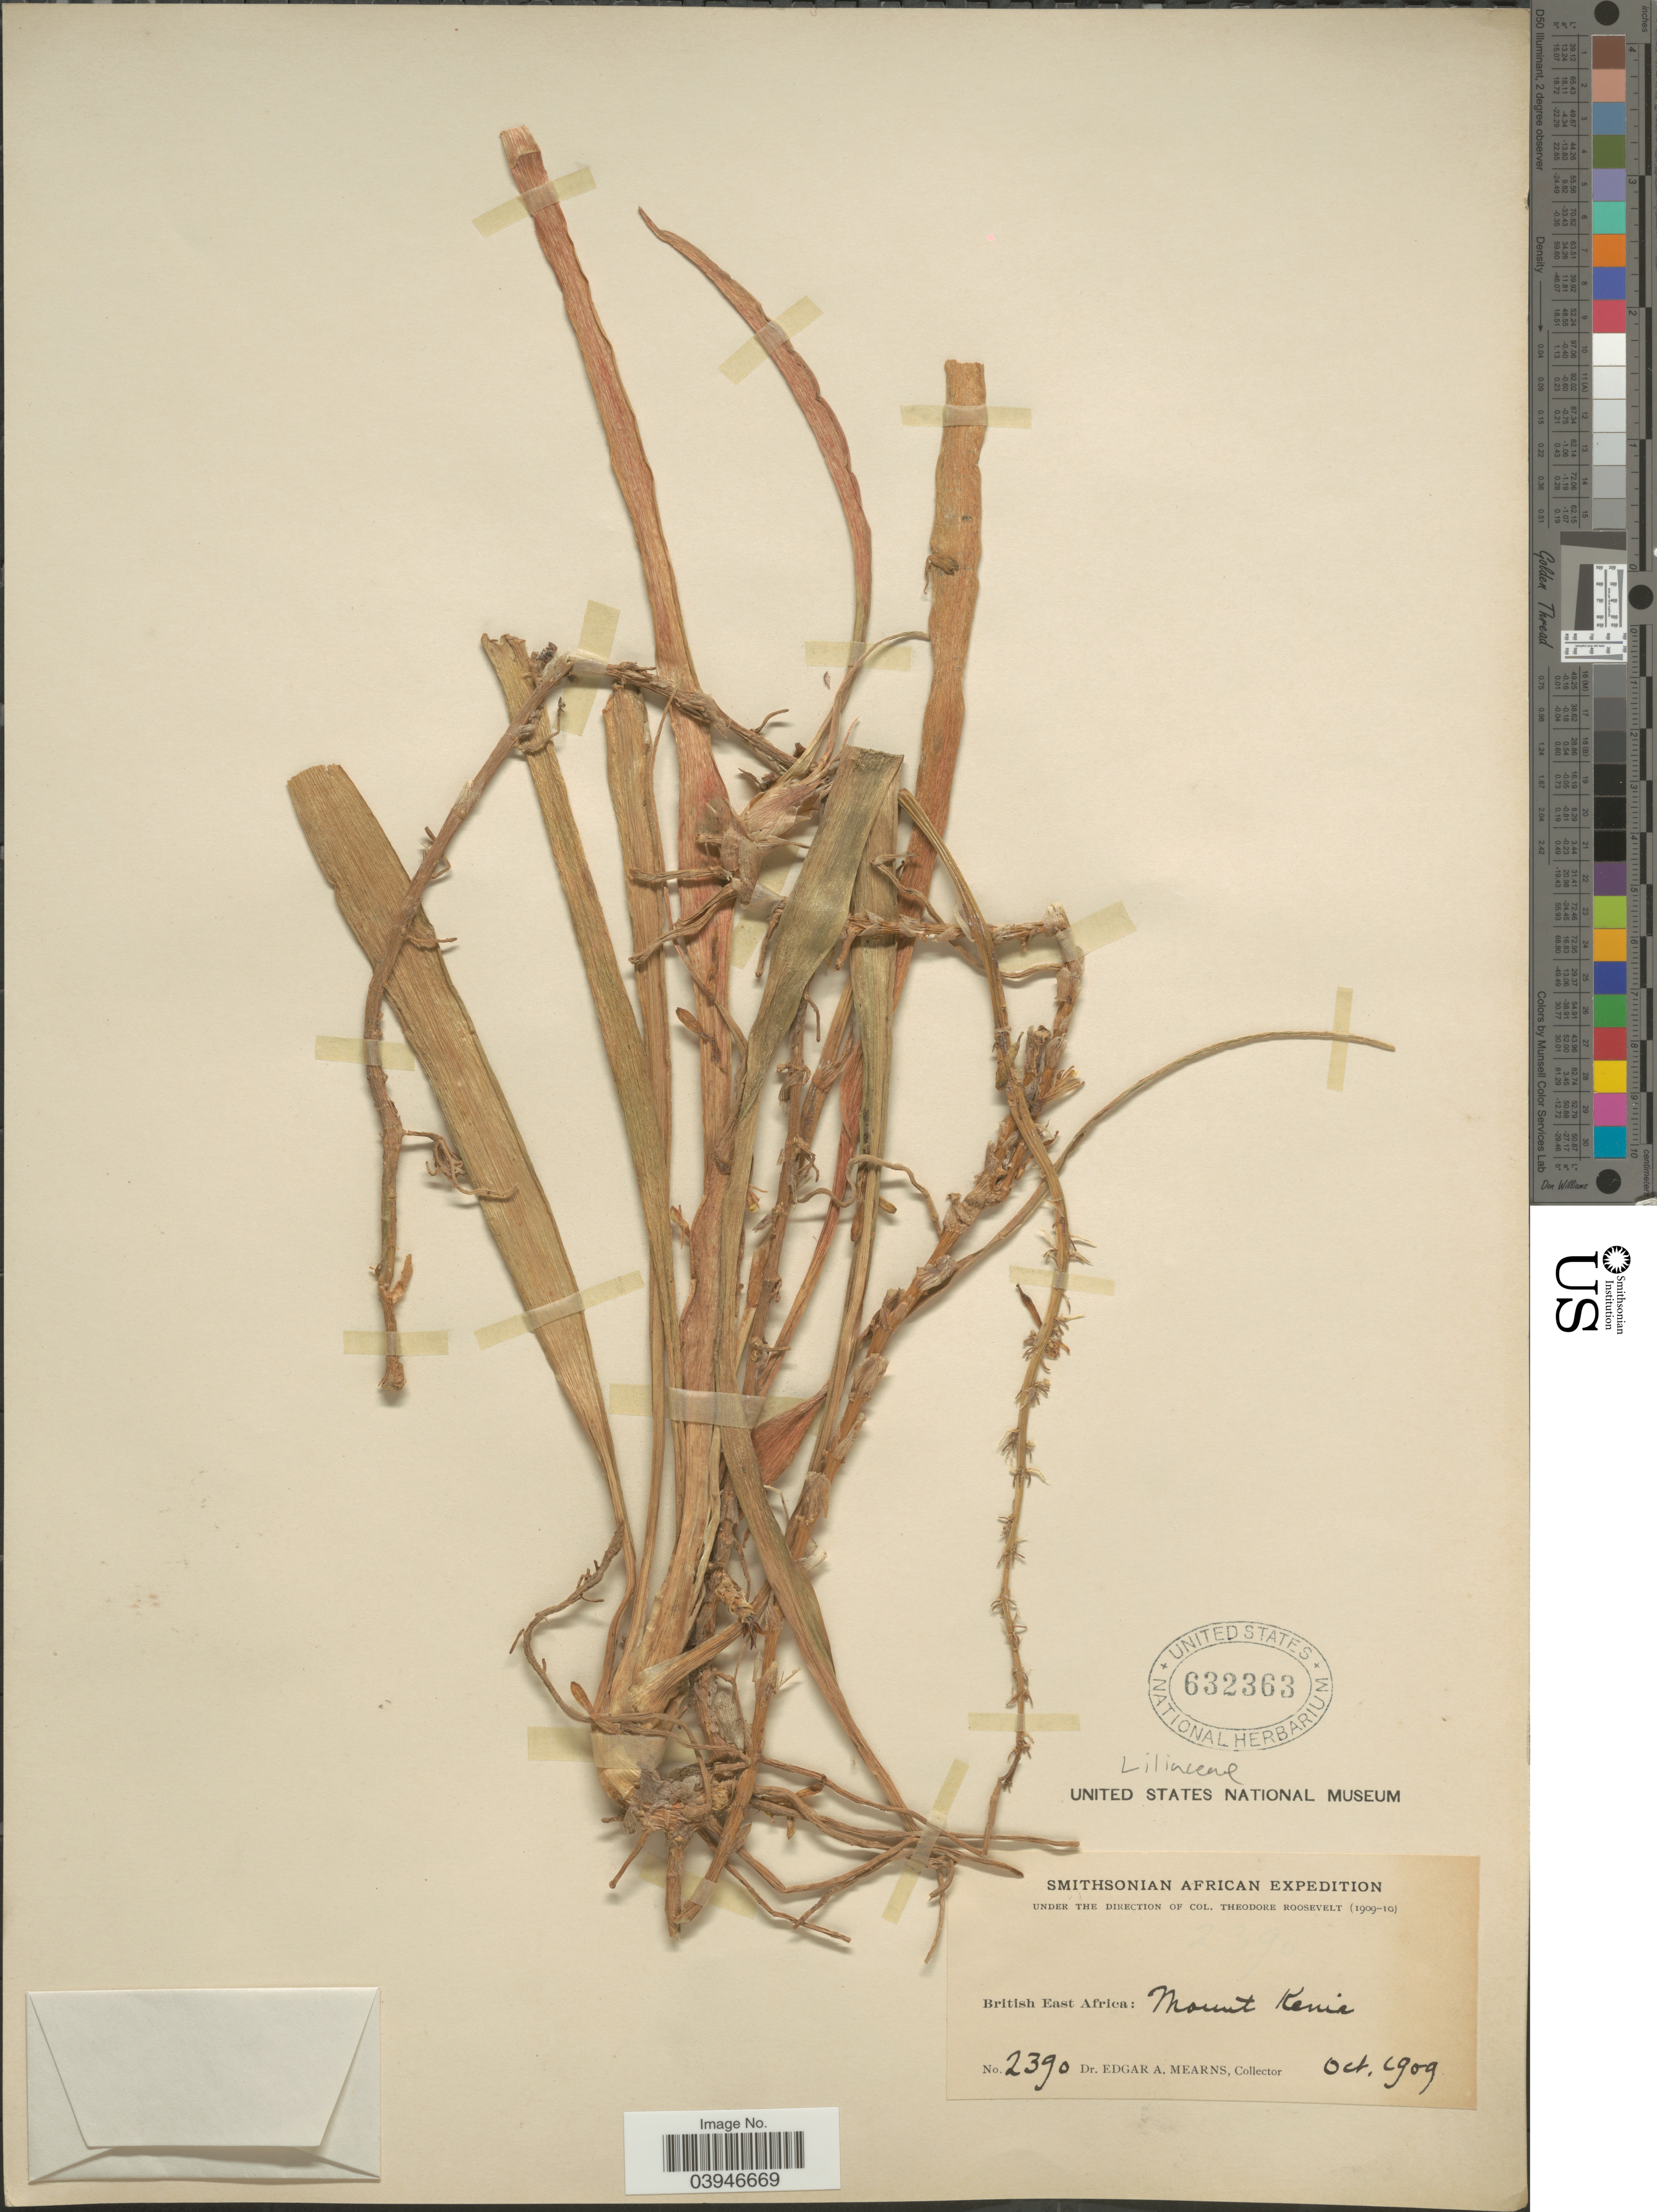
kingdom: Plantae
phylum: Tracheophyta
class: Liliopsida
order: Liliales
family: Liliaceae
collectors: E. A. Mearns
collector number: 2390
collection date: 1909-10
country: Kenya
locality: British East Africa: Mount Kenia.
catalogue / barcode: US 632363